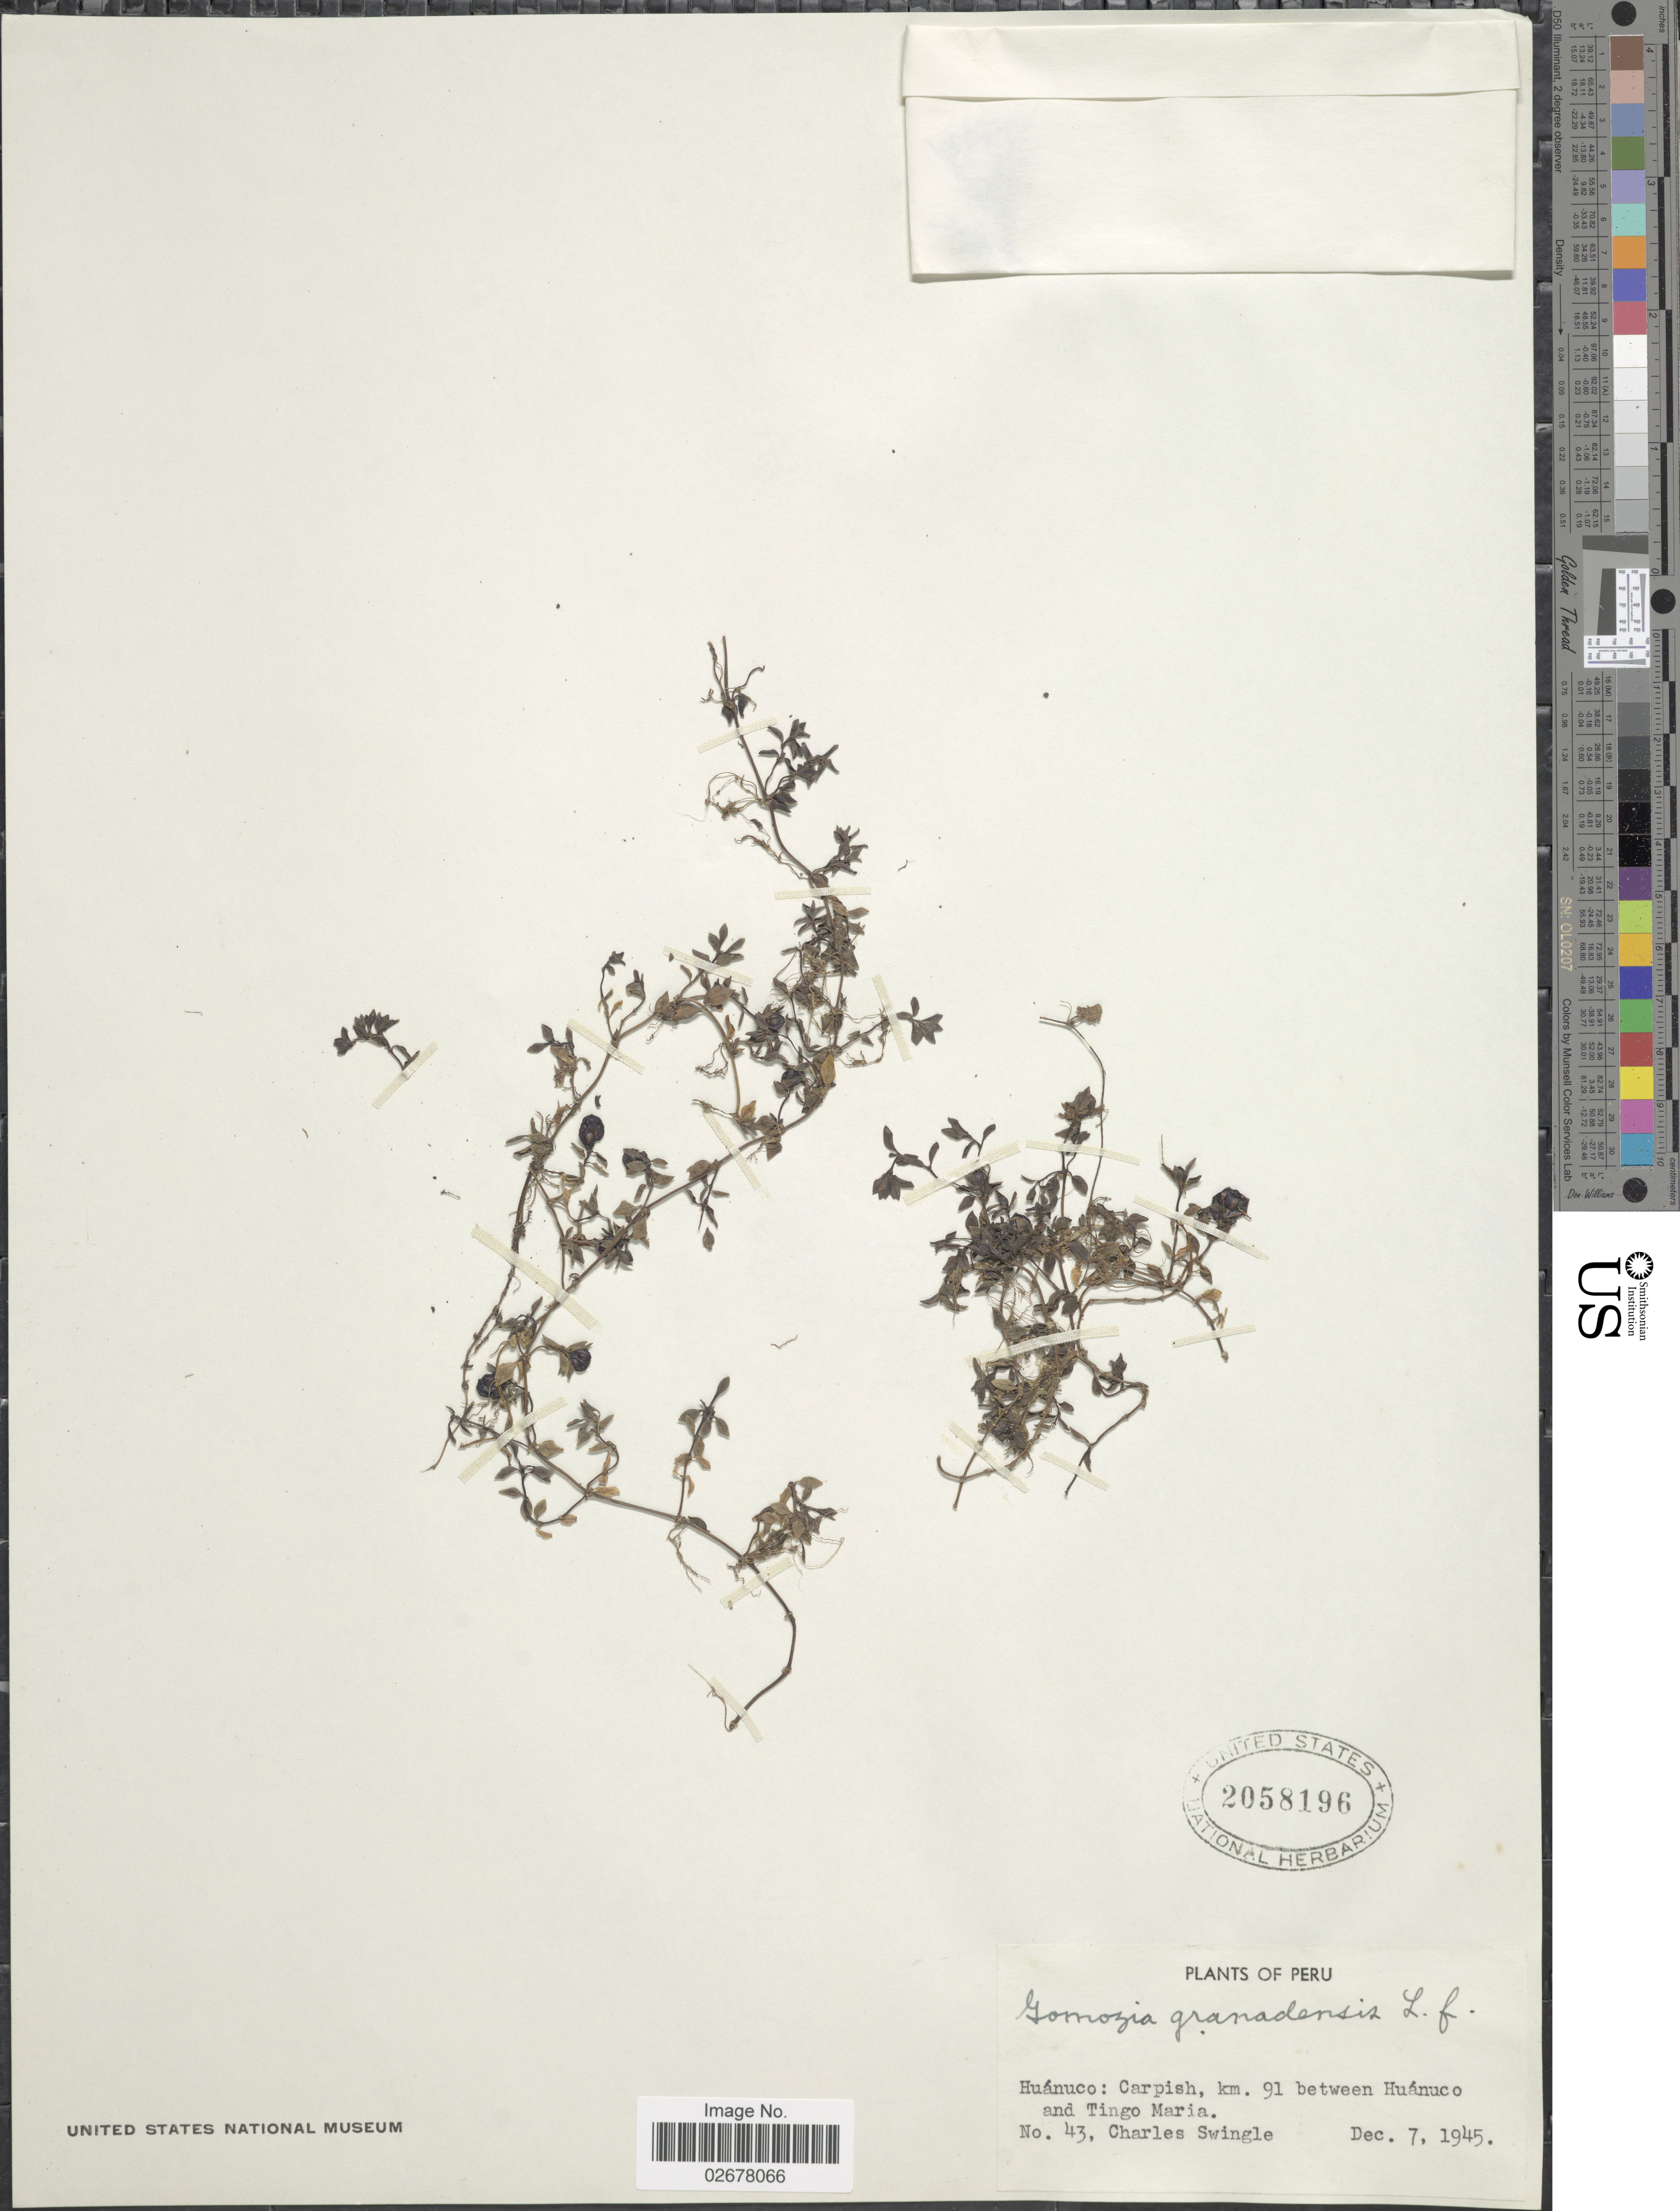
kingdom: Plantae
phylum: Tracheophyta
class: Magnoliopsida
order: Gentianales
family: Rubiaceae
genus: Nertera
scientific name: Nertera depressa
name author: Banks & Sol. ex Gaertn.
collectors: C. Swingle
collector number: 43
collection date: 1945-12-07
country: Peru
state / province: Huánuco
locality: Carpish, km. 91 between Huánuco and Tingo Maria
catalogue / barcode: US 2058196